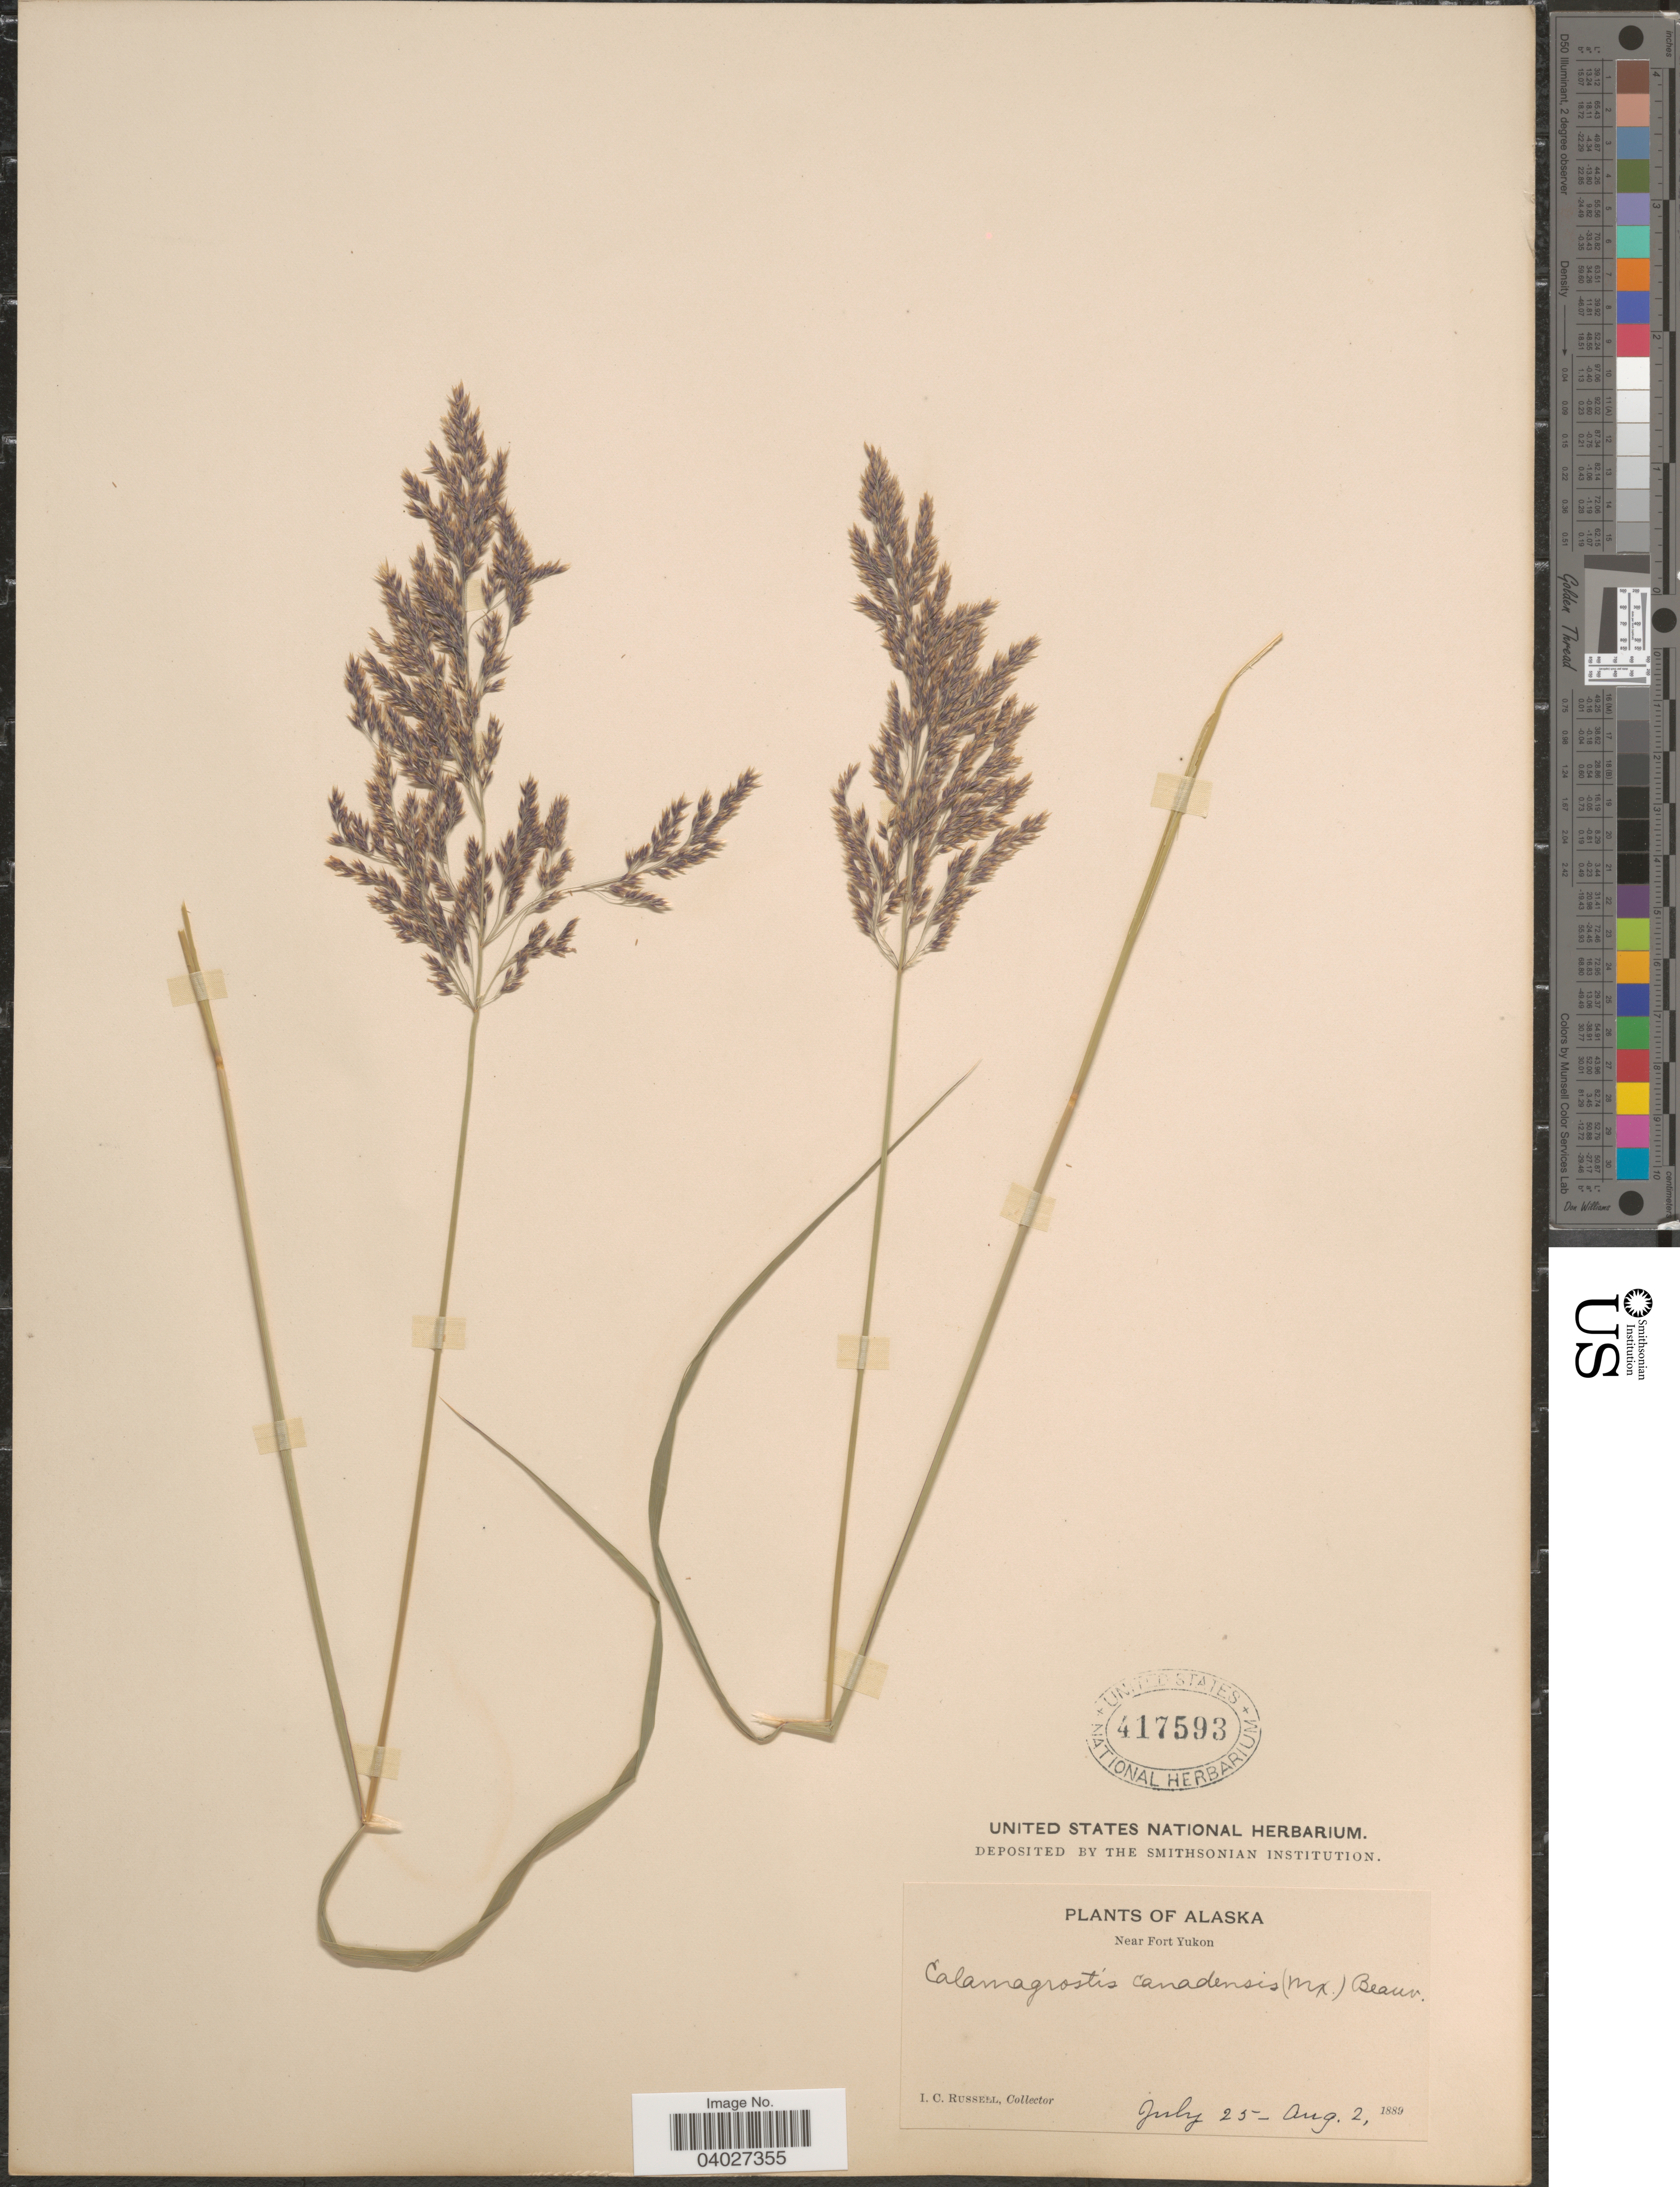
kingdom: Plantae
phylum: Tracheophyta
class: Liliopsida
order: Poales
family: Poaceae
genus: Calamagrostis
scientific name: Calamagrostis canadensis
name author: (Michx.) P. Beauv.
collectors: I. C. Russell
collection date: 1889-07-25/1889-08-02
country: United States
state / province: Alaska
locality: Near Fort Yukon.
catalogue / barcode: US 417593